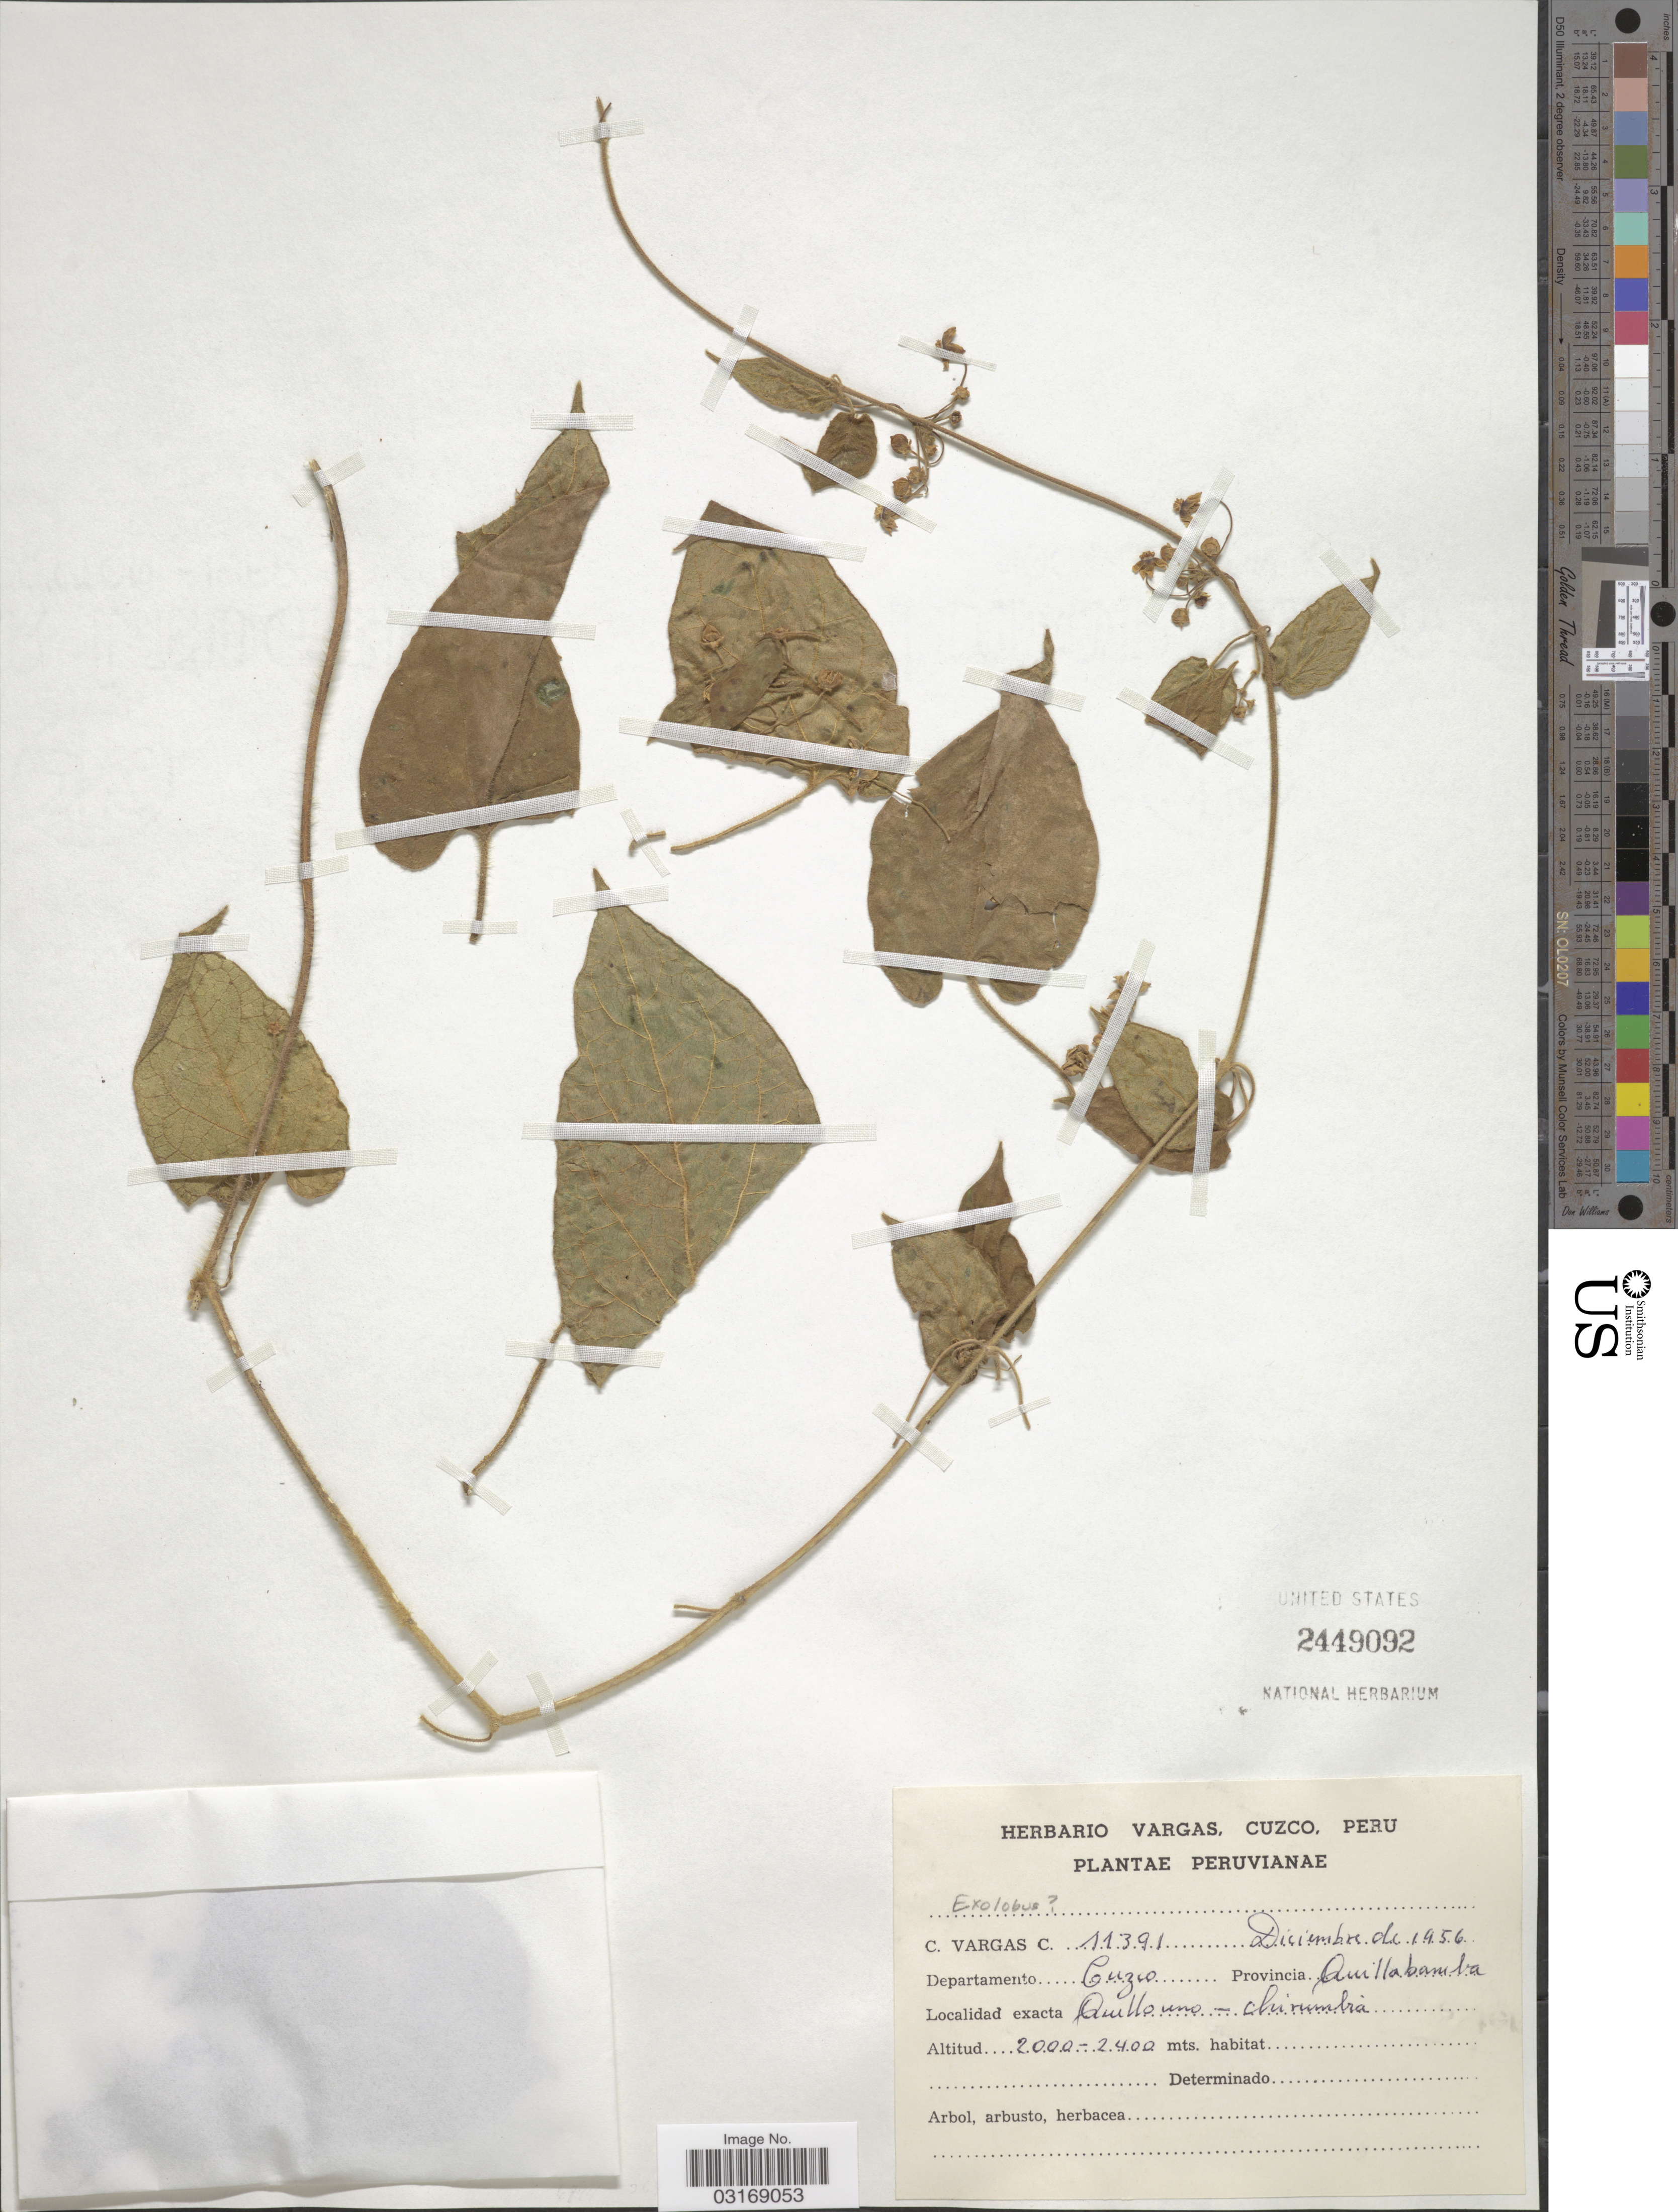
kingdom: Plantae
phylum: Tracheophyta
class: Magnoliopsida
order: Gentianales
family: Apocynaceae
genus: Exolobus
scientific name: Exolobus sp.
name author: E. Fourn.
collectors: C. Vargas Calderón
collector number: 11391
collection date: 1956-12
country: Peru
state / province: Cusco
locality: Departamento Cuzco Provincia Quillabamba. Quellouno- Chirumbia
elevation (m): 2000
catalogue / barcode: US 2449092